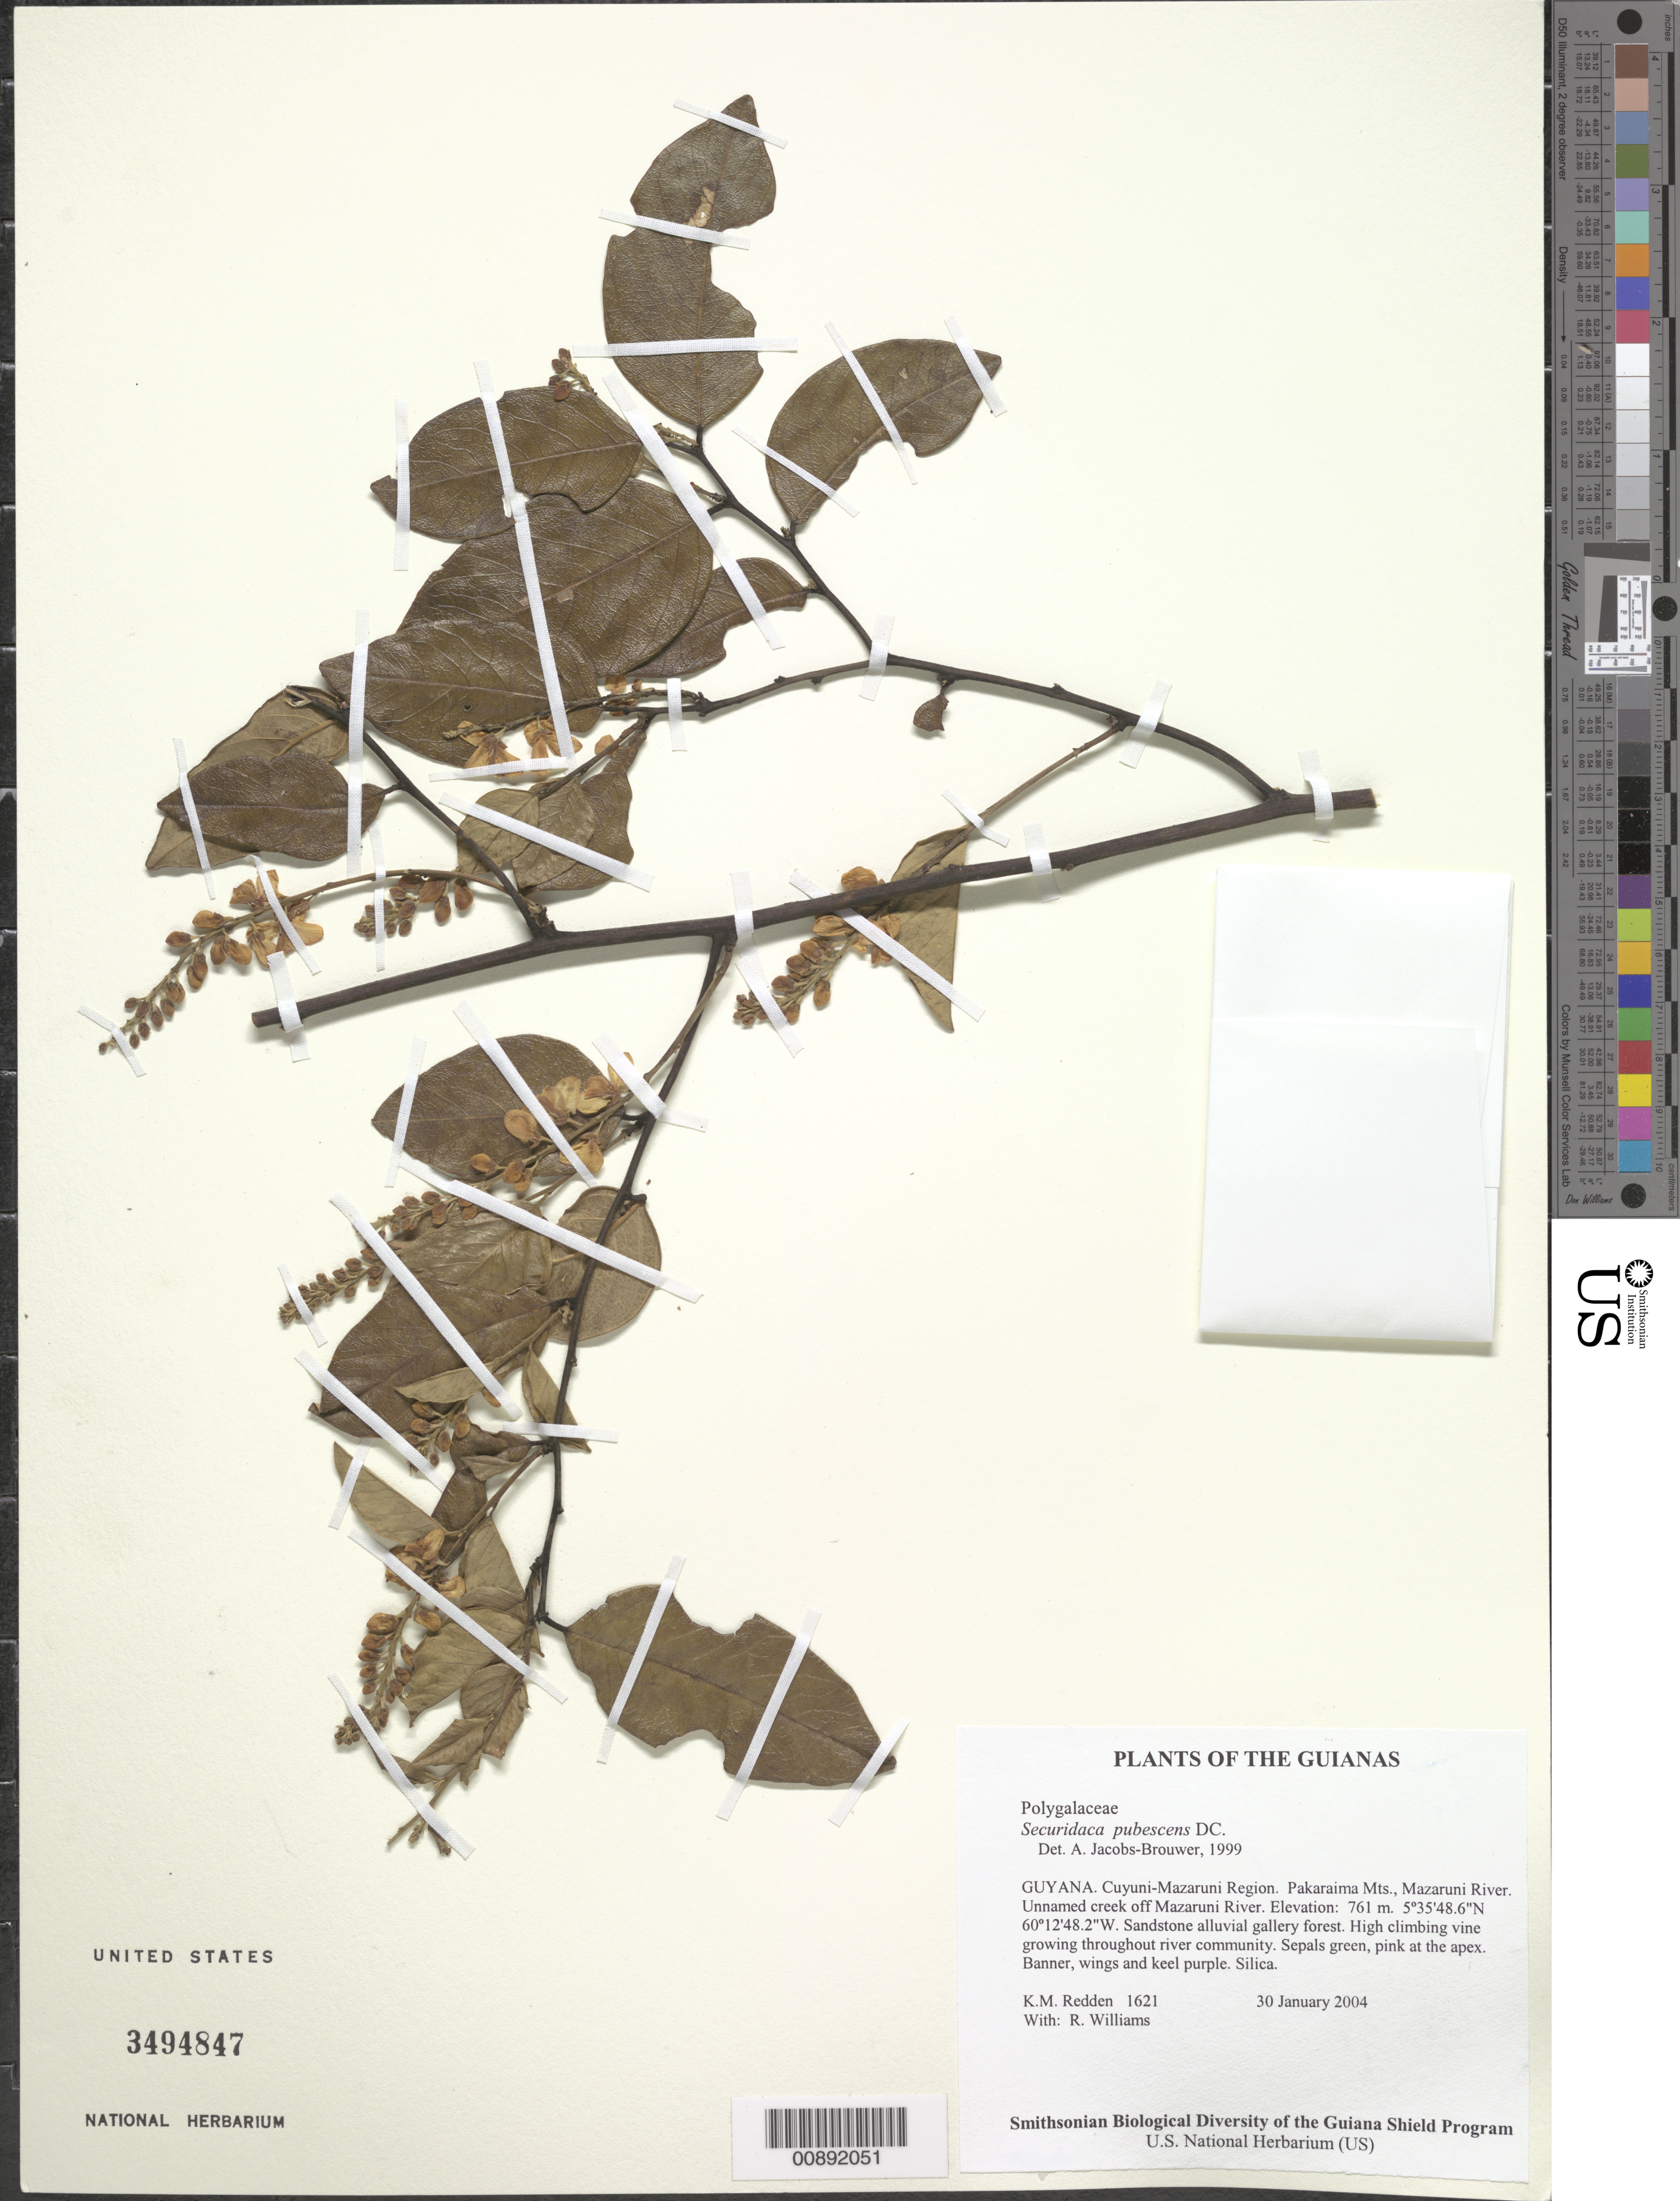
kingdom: Plantae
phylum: Tracheophyta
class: Magnoliopsida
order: Fabales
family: Polygalaceae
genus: Securidaca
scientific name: Securidaca pubescens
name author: DC.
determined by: Jacobs-Brouwer, A.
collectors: K. M. Redden & R. Williams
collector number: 1621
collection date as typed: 30 January 2004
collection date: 2004-01-30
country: Guyana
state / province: Cuyuni-Mazaruni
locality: Pakaraima Mts., Mazaruni River. Unnamed creek off Mazaruni River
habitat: Sandstone alluvial gallery forest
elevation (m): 761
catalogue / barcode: US 3494847